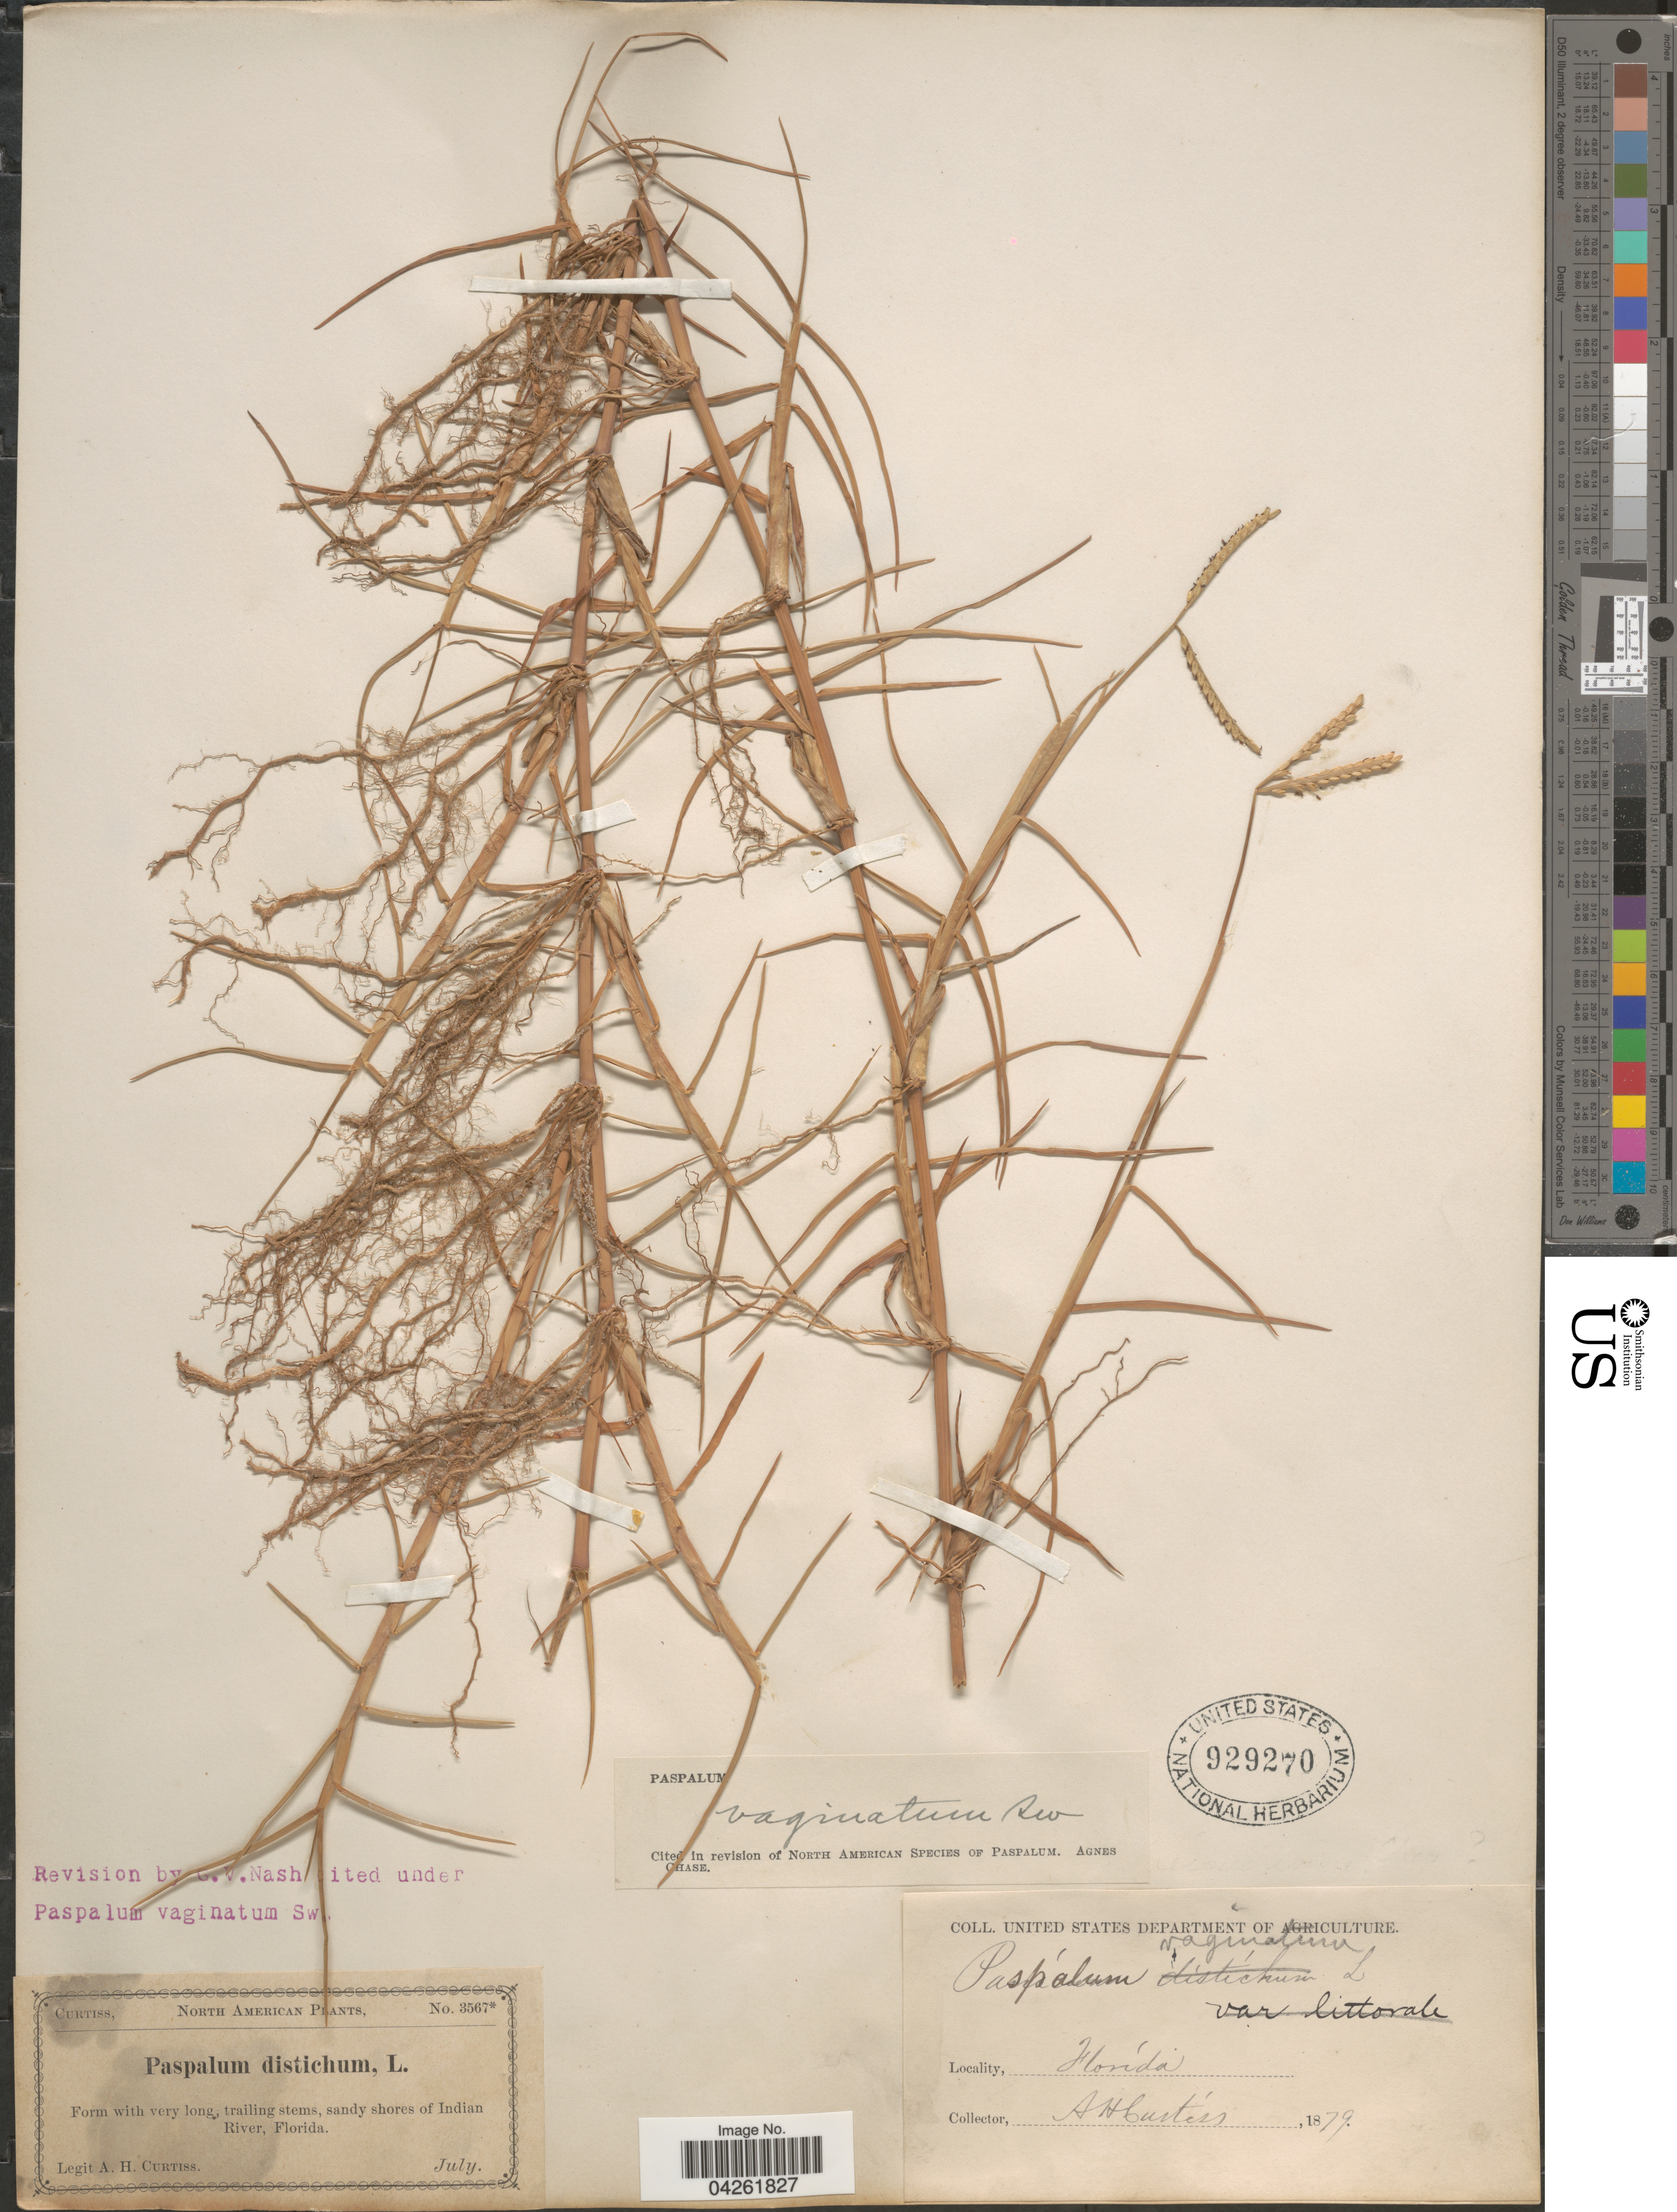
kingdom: Plantae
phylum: Tracheophyta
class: Liliopsida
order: Poales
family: Poaceae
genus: Paspalum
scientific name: Paspalum distichum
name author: L.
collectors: A. H. Curtiss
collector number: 3567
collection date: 1879-07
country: United States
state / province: Florida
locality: Sandy shore of Indian River.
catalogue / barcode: US 929270